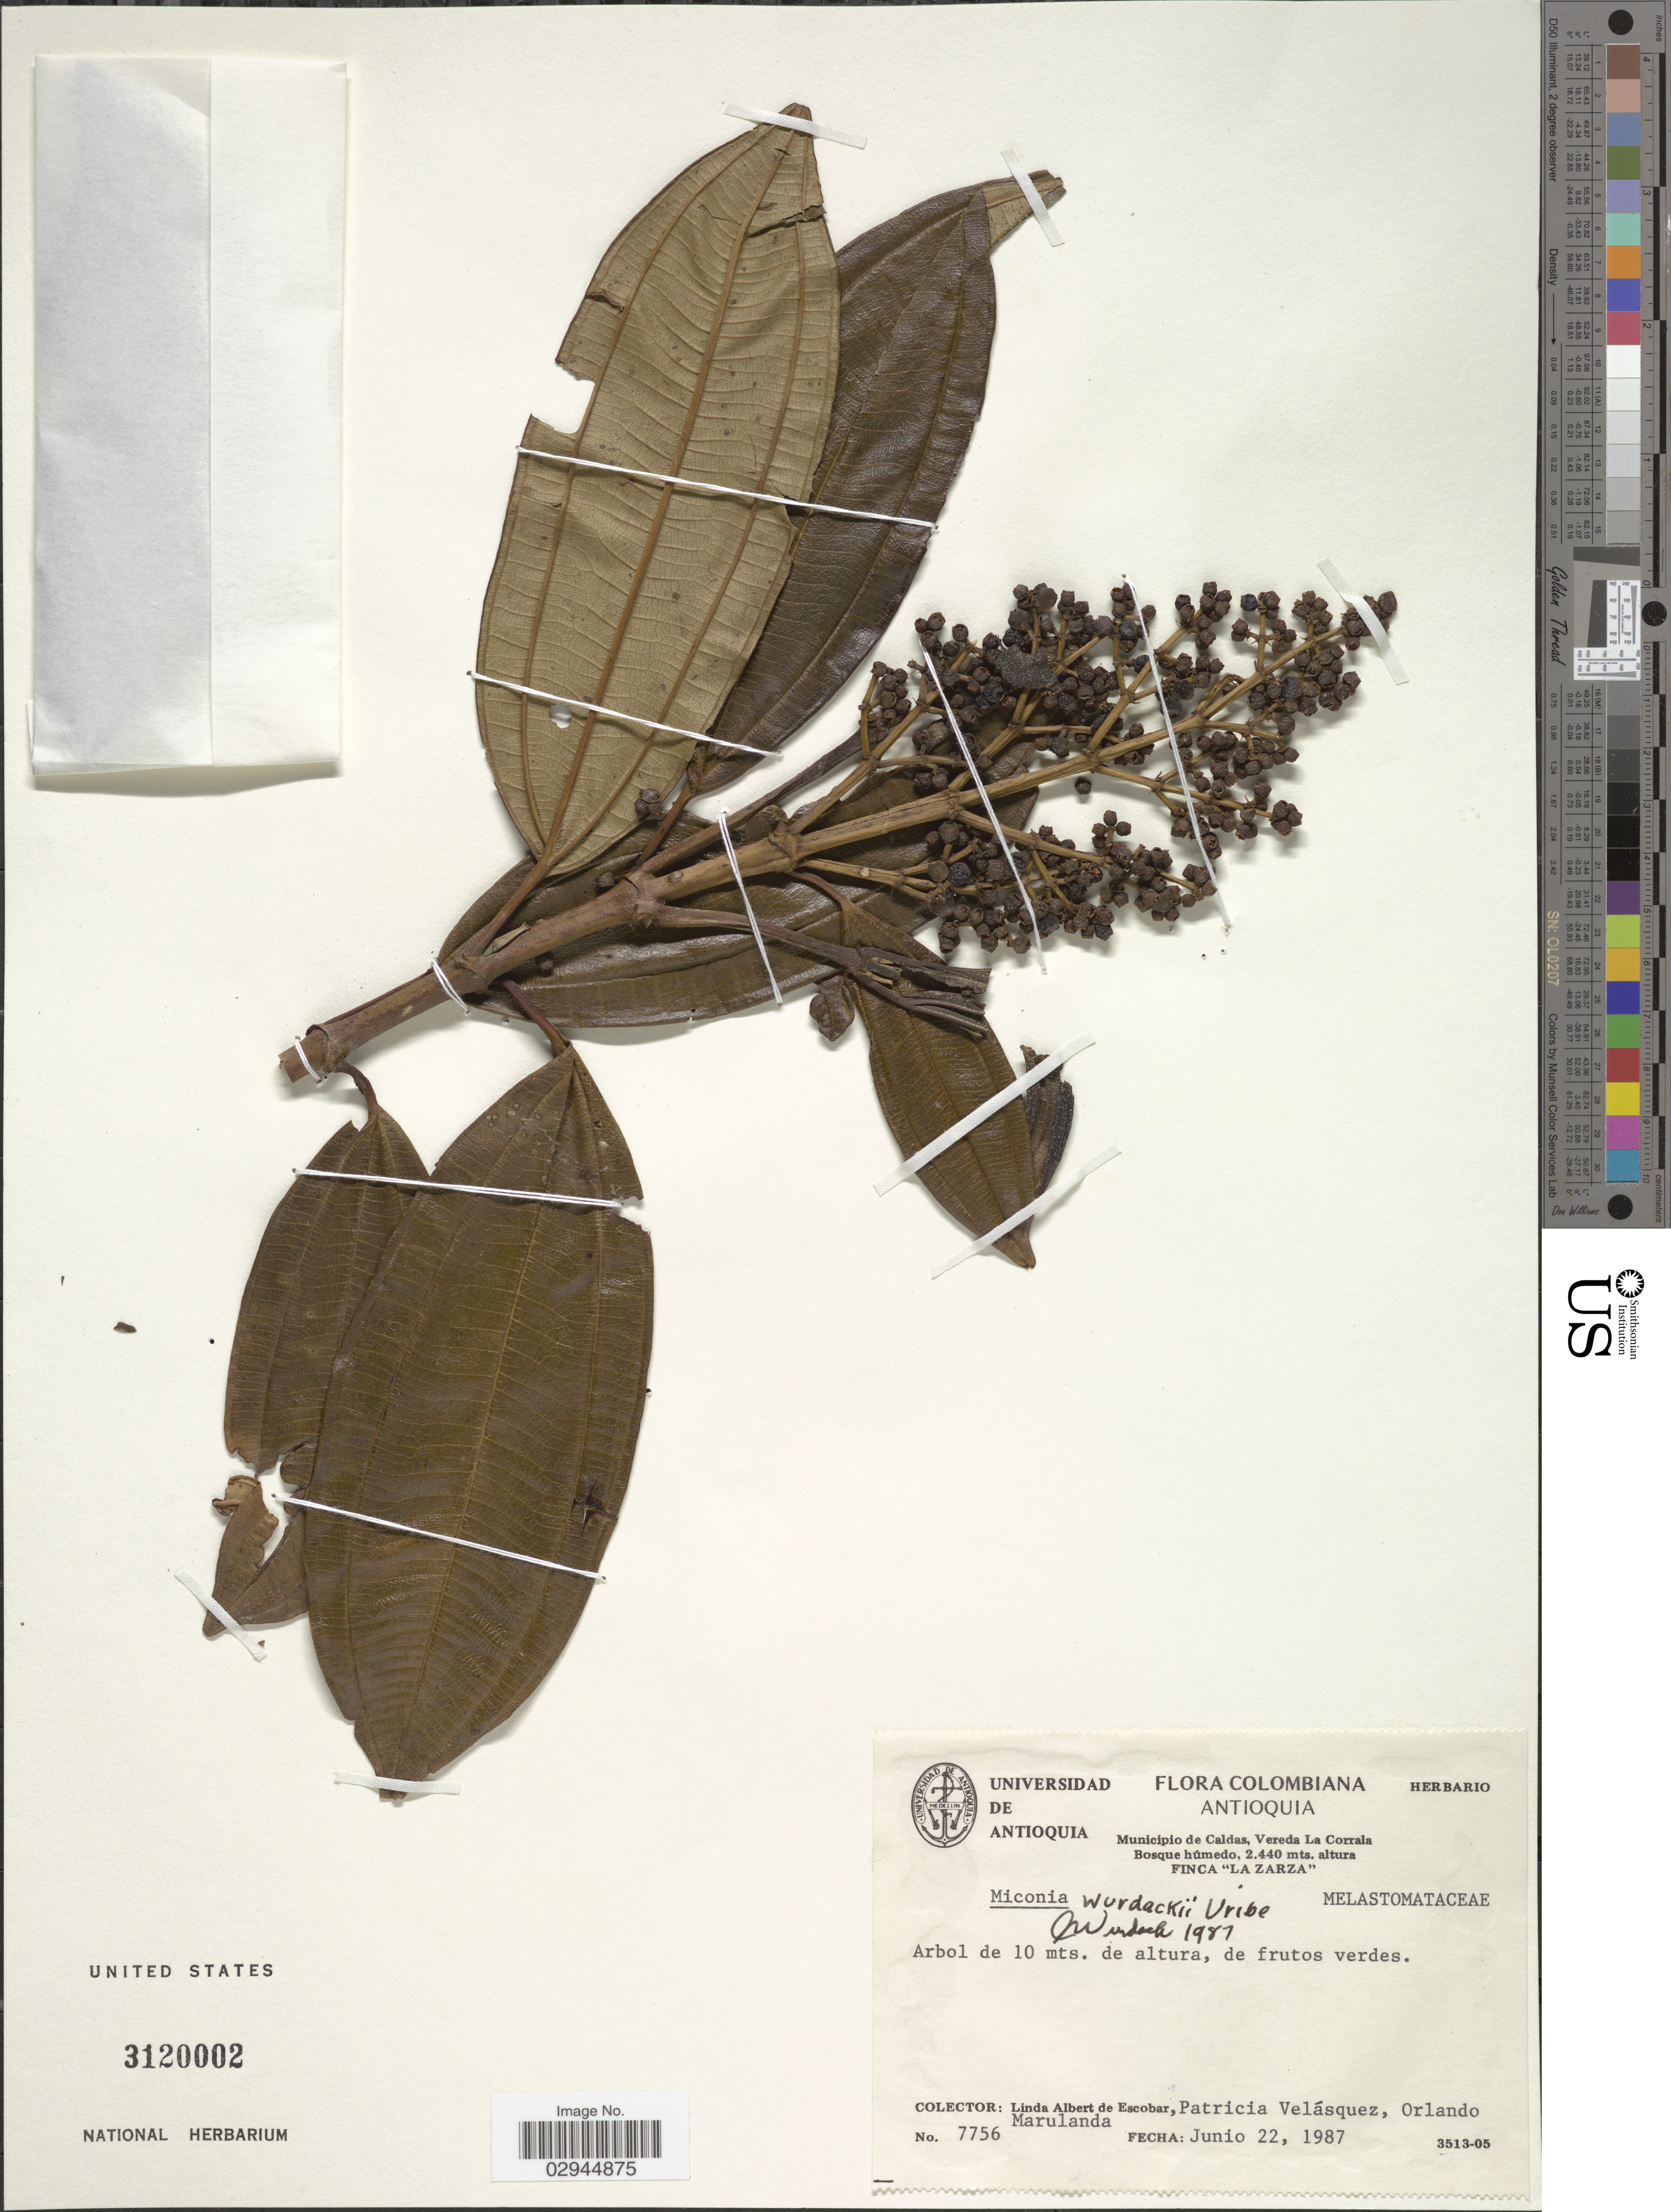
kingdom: Plantae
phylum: Tracheophyta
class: Magnoliopsida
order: Myrtales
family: Melastomataceae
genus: Miconia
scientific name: Miconia wurdackii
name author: L. Uribe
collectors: L. K. de Escobar, P. Velasquez & O. Marulanda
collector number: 7756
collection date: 1987-06-22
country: Colombia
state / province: Antioquia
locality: Municipio de Caldas, Vereda La Corrala. Finca "La Zarza".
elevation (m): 2440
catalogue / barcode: US 3120002